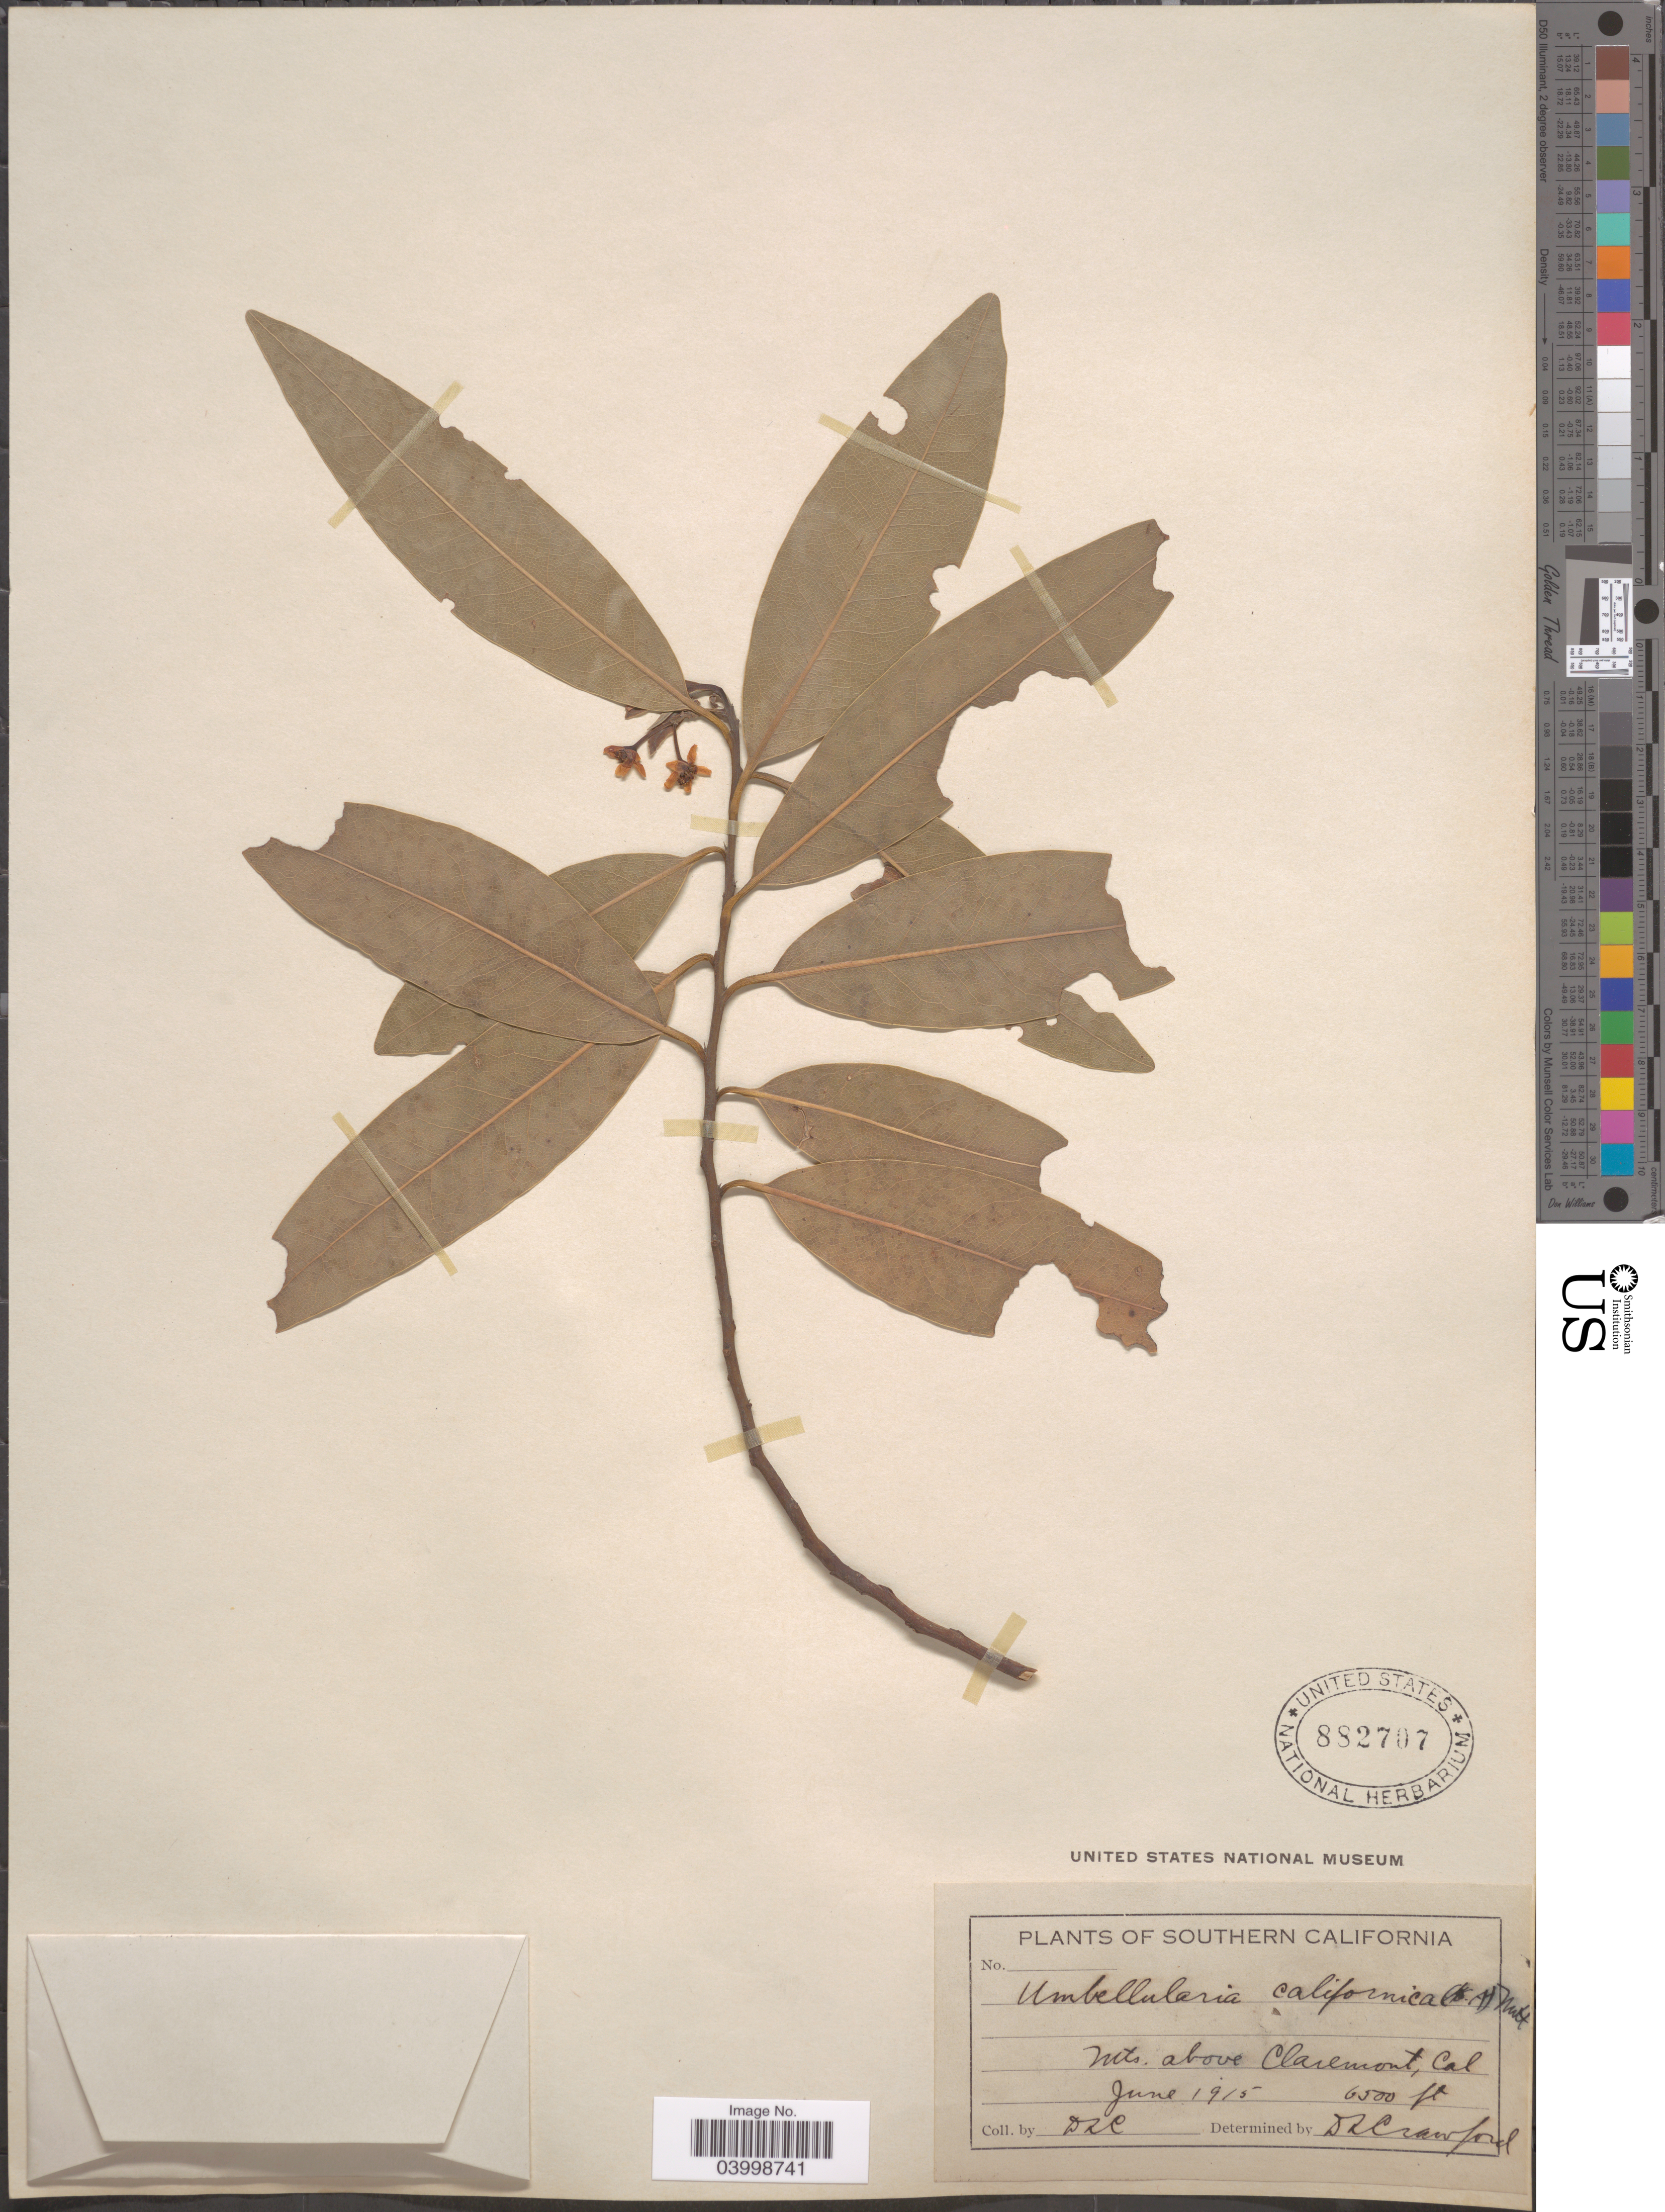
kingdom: Plantae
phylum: Tracheophyta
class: Magnoliopsida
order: Laurales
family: Lauraceae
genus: Umbellularia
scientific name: Umbellularia californica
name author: (Hook. & Arn.) Nutt.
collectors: D. L. Crawford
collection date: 1915-06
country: United States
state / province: California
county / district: Los Angeles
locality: Southern California. Mts. above Claremont.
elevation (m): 1981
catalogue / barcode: US 882707